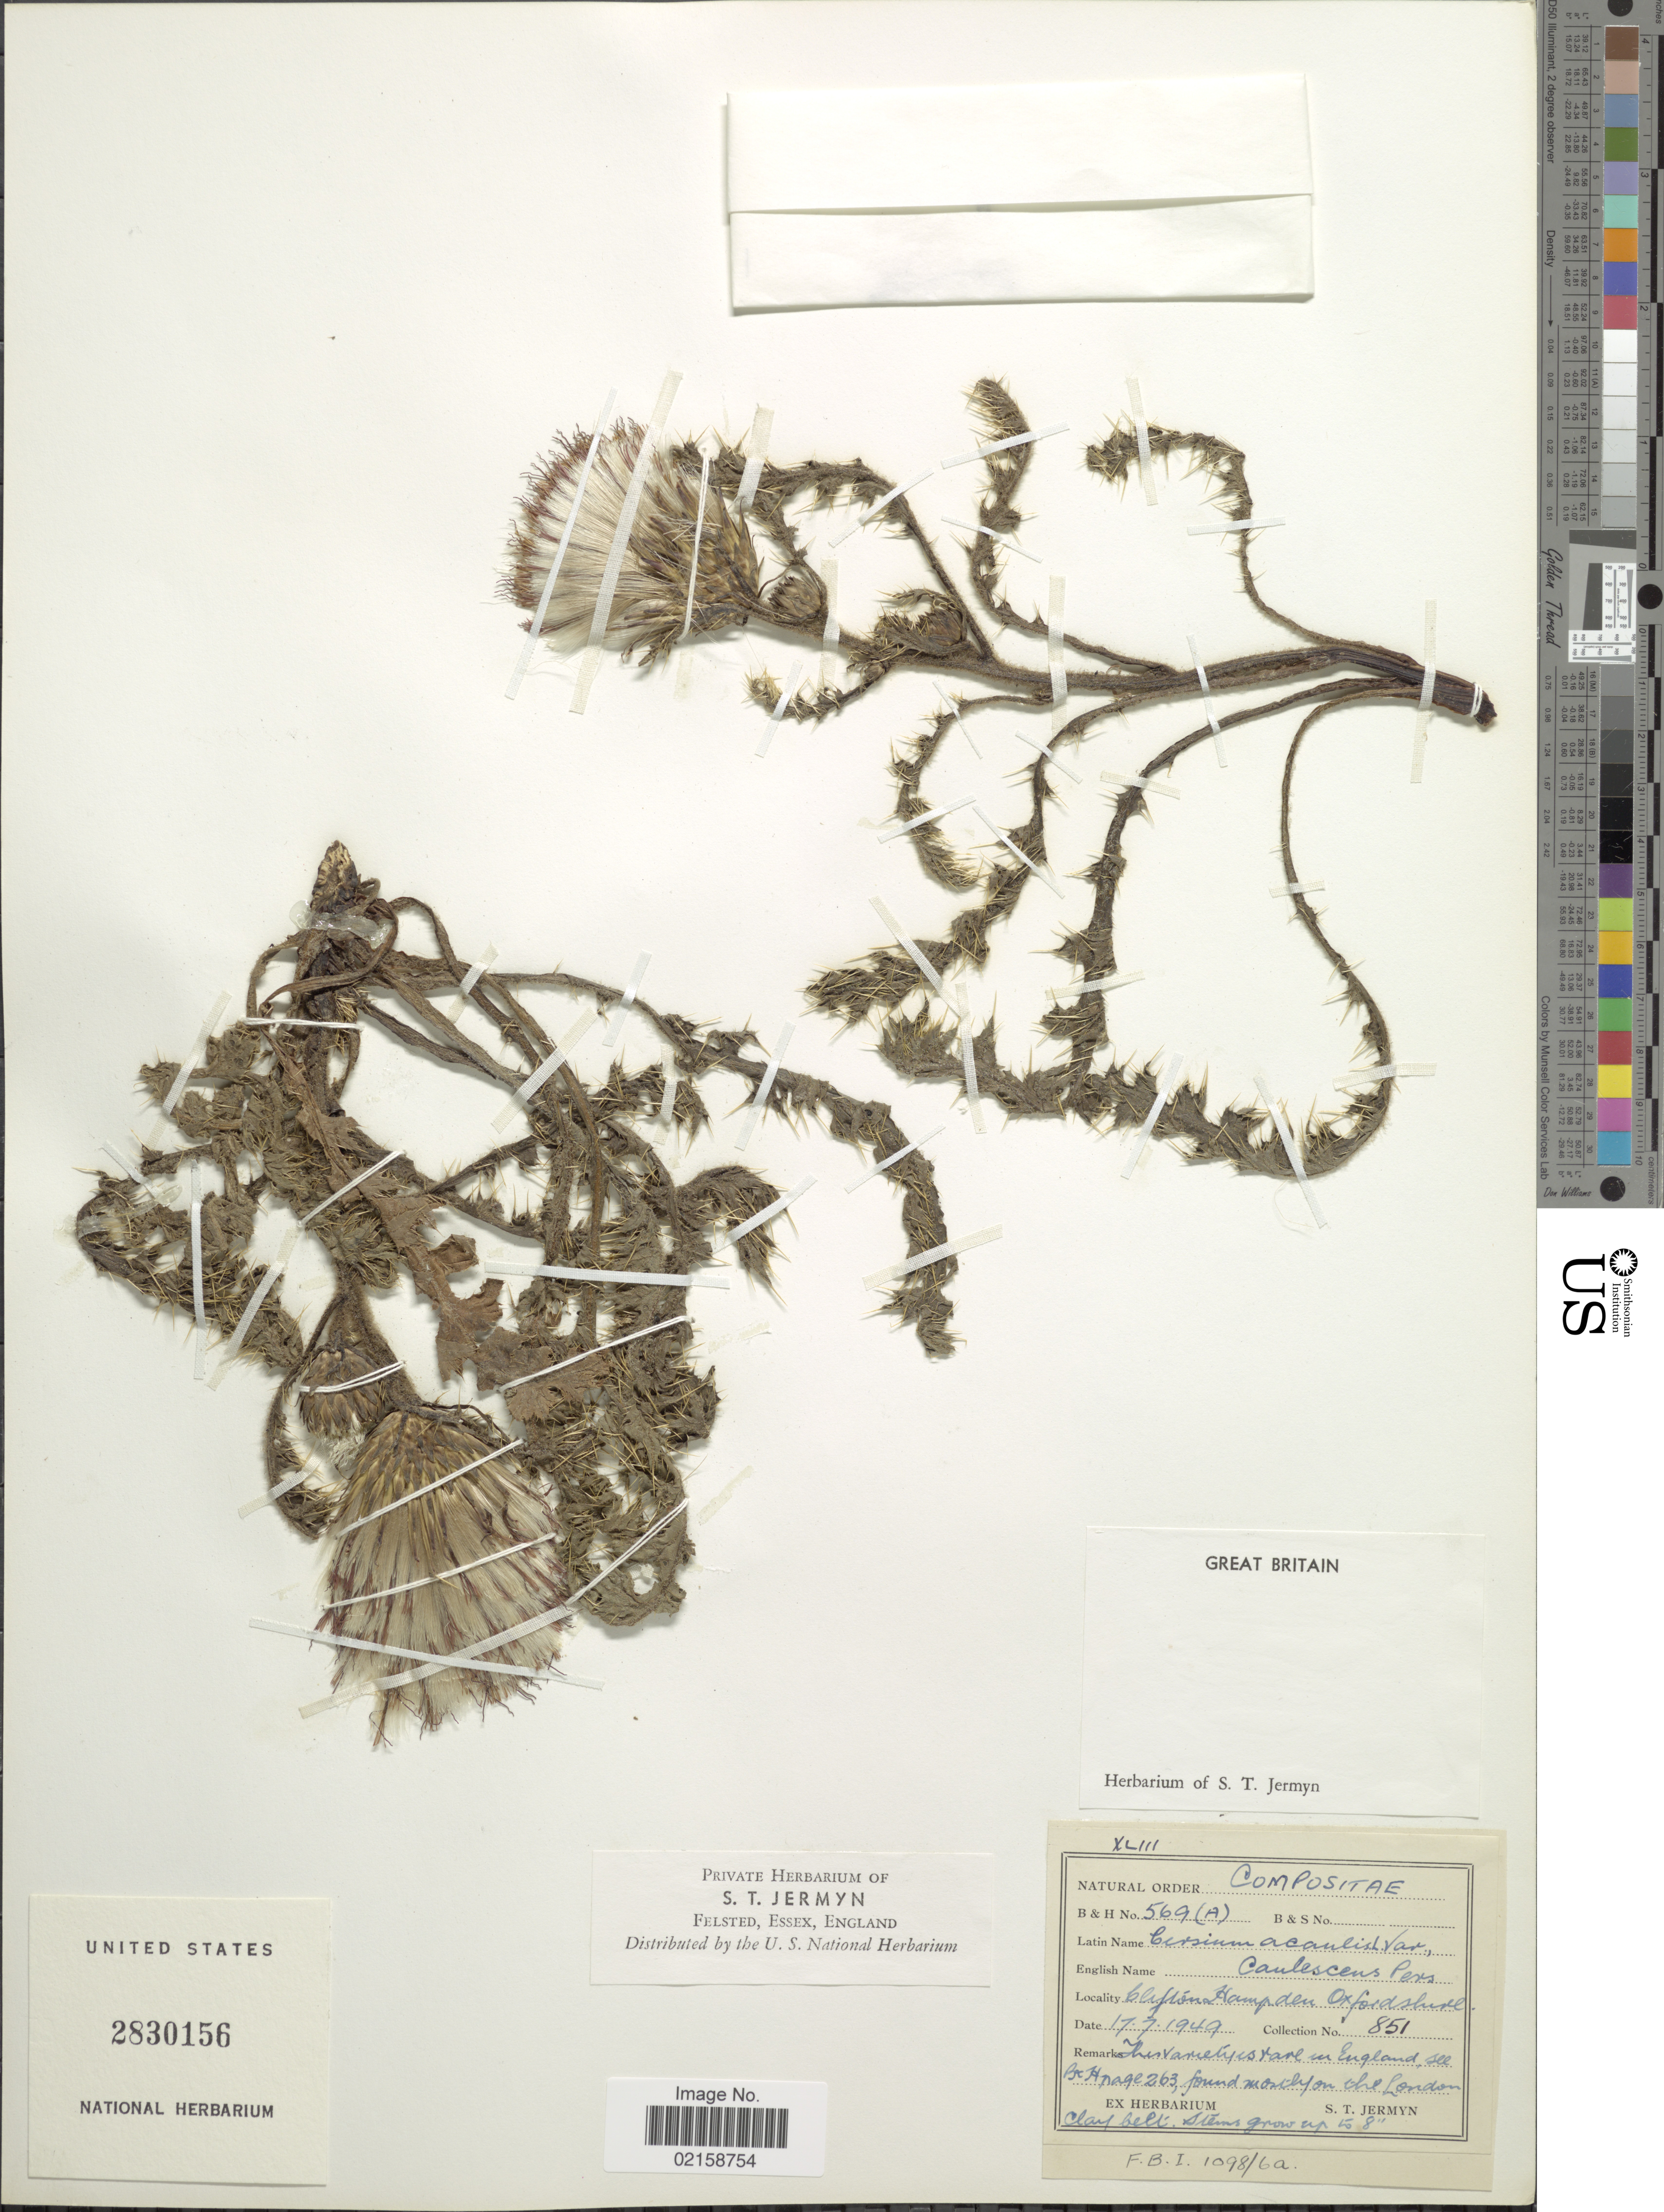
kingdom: Plantae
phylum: Tracheophyta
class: Magnoliopsida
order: Asterales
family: Asteraceae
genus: Cirsium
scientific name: Cirsium acaule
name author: (L.) Scop.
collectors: S. Jermyn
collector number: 851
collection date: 1949-07-17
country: United Kingdom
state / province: England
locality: Clifton Hampden Oxfordshire, found mostly on the London clay belt.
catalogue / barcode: US 2830156